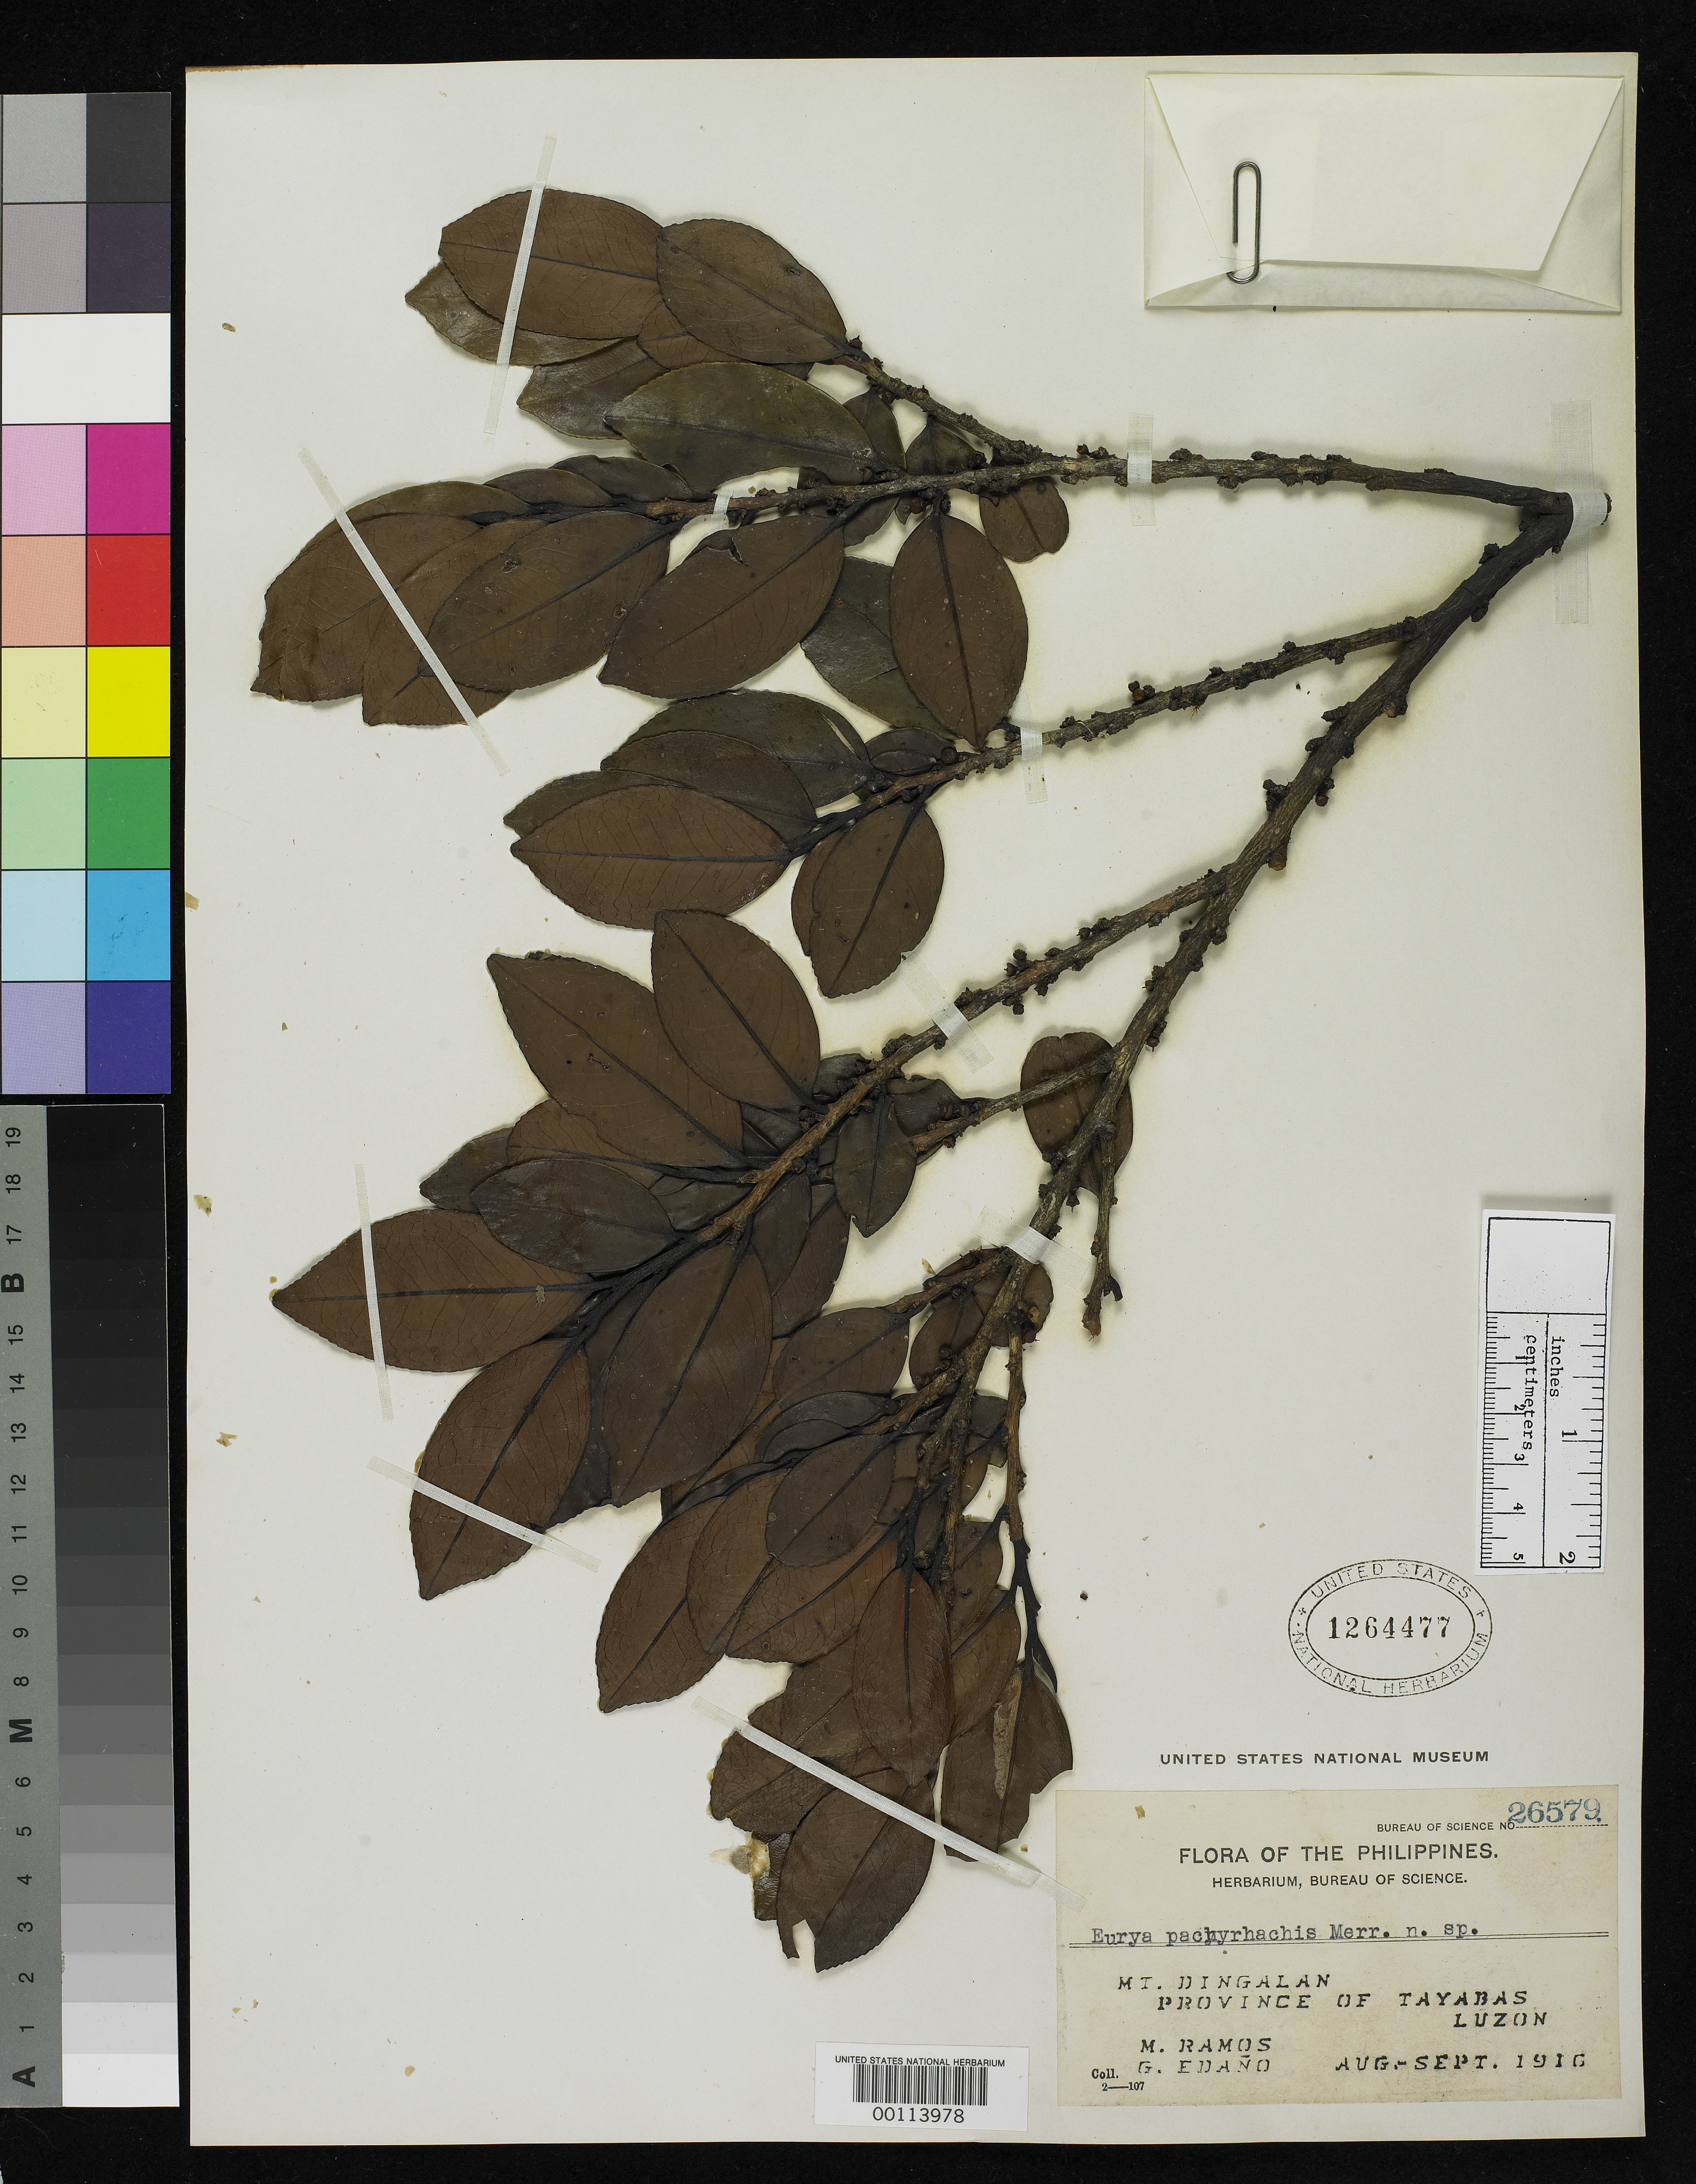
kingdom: Plantae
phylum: Tracheophyta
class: Magnoliopsida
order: Ericales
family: Pentaphylacaceae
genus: Eurya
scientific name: Eurya pachyrachis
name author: Merr.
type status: Isotype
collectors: M. Ramos & G. E. Edaño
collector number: Bur. Sci. 26579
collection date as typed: Aug 1916 to -- Sep 1916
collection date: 1916-08/1916-09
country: Philippines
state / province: Calabarzon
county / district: Quezon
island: Luzon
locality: Mt. Dingalan.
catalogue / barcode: US 1264477